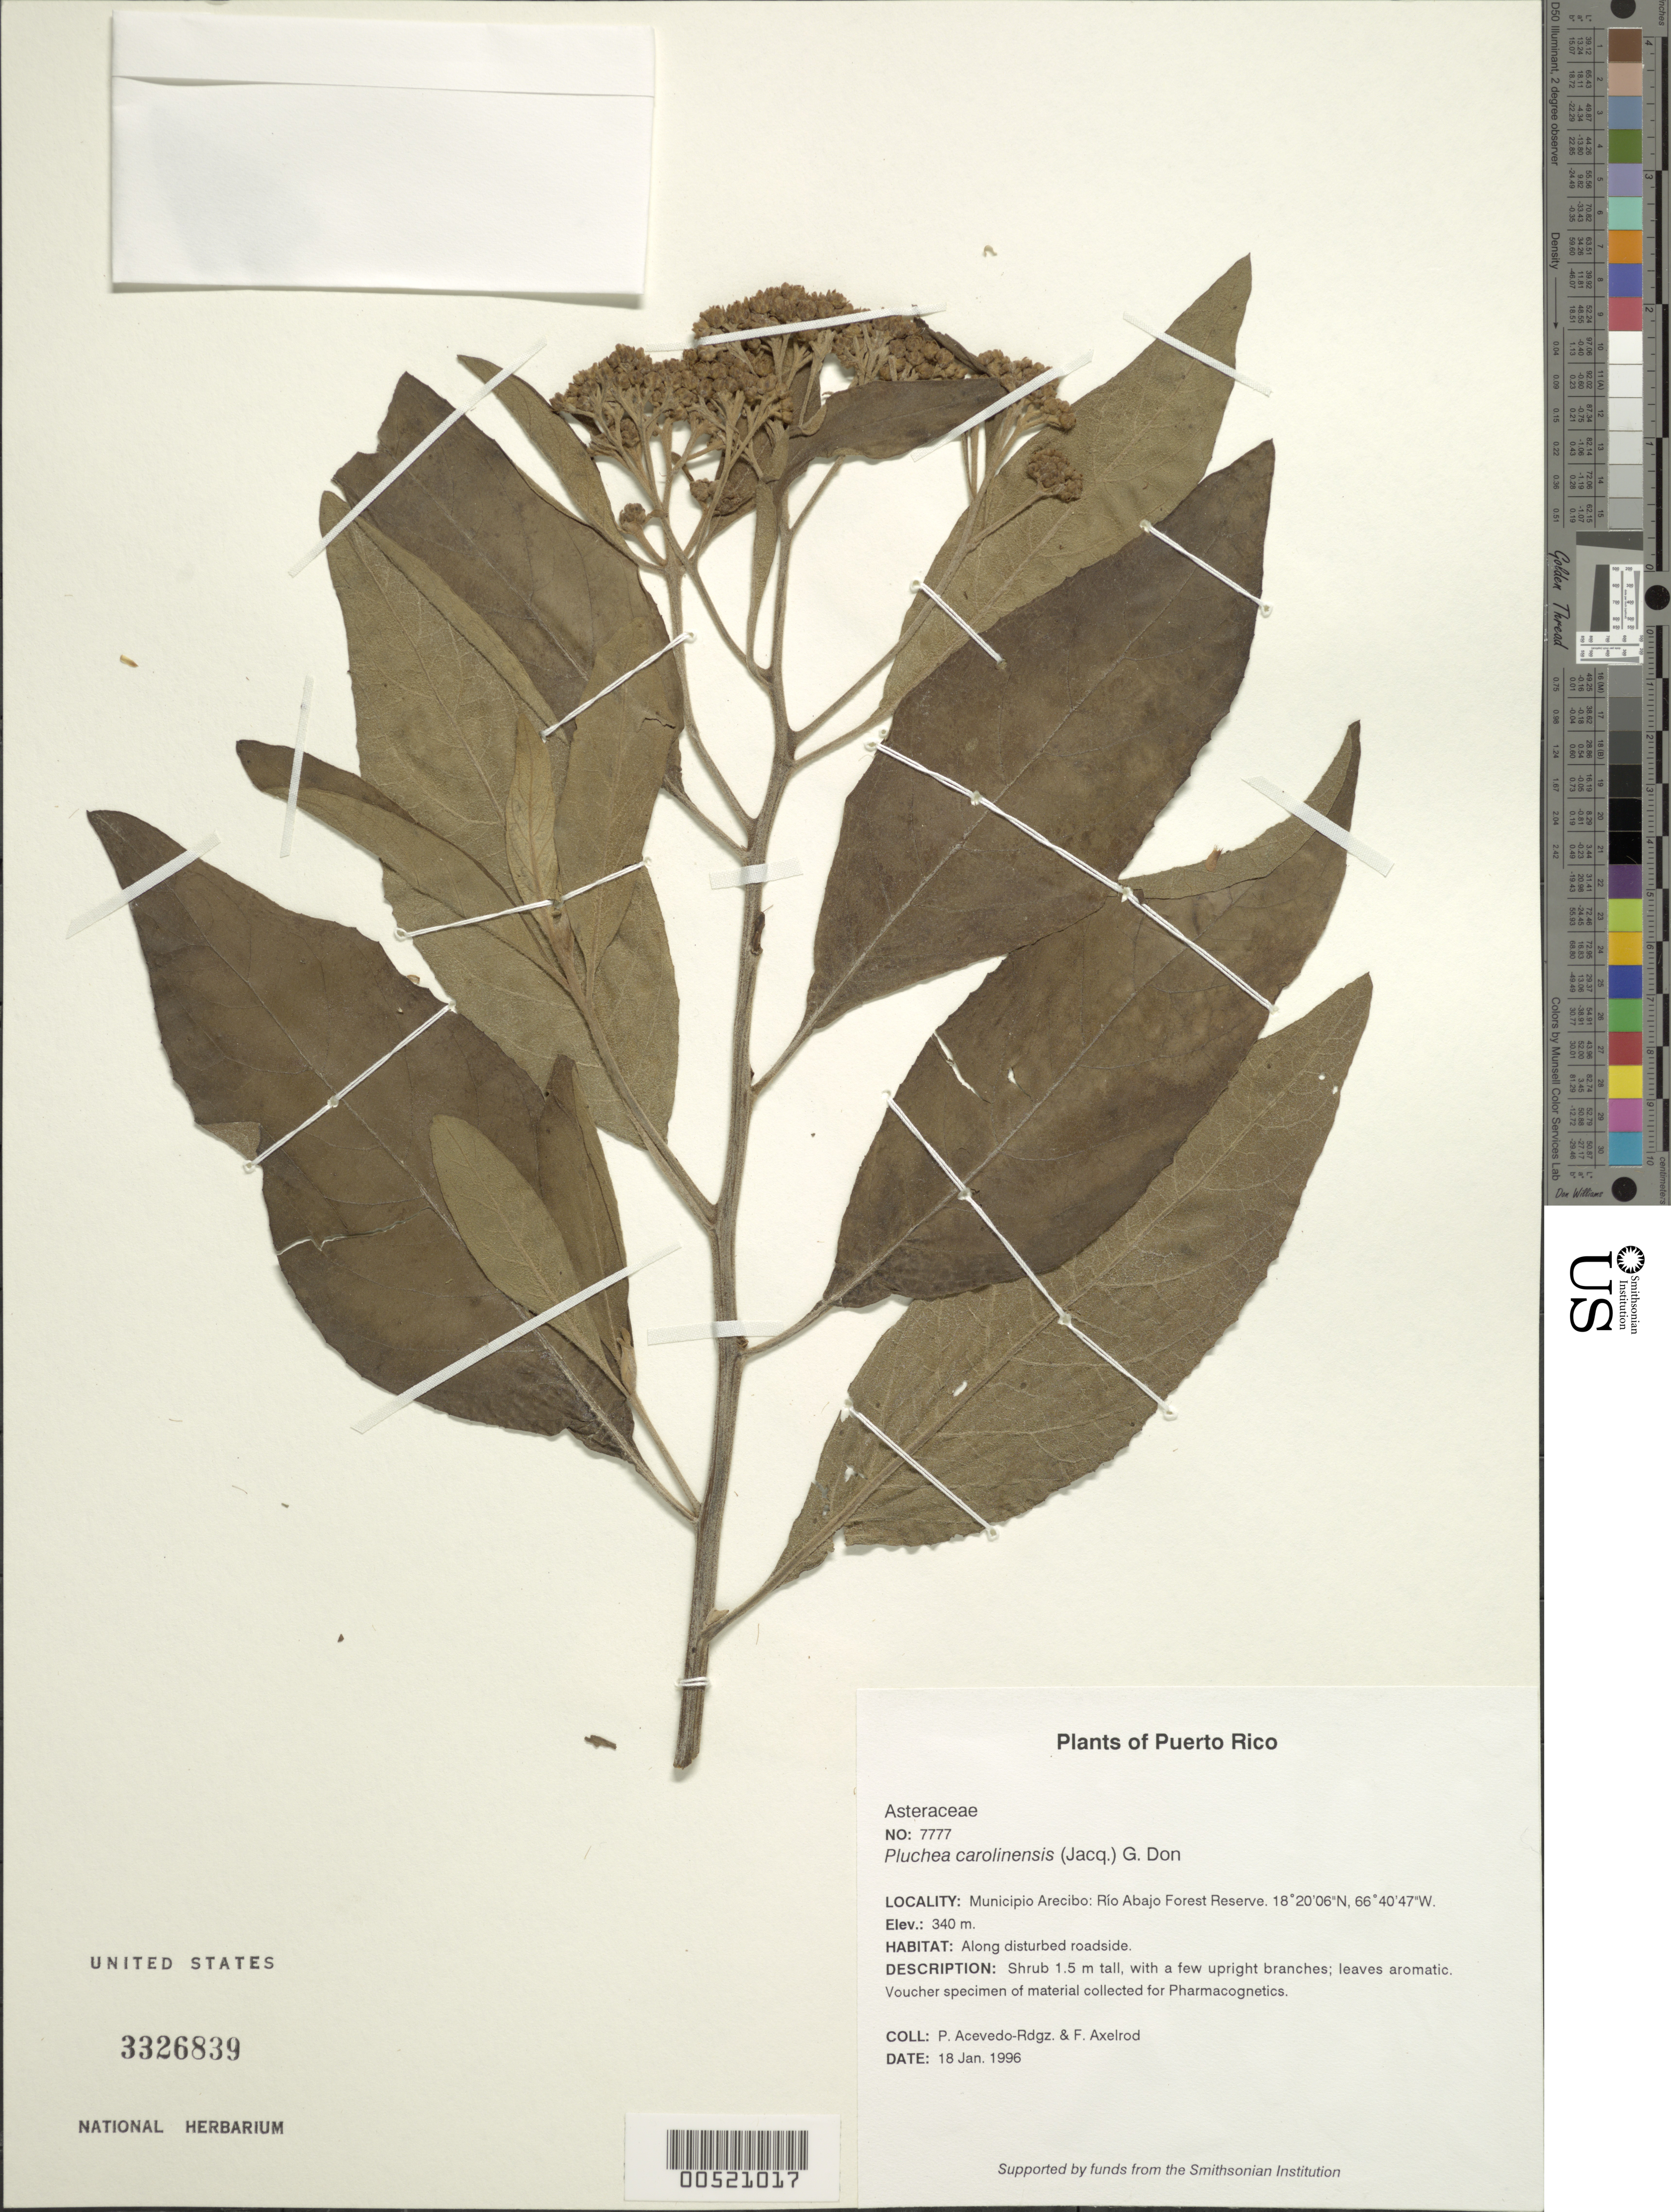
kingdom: Plantae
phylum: Tracheophyta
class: Magnoliopsida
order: Asterales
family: Asteraceae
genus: Pluchea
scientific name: Pluchea carolinensis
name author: (Jacq.) D. Don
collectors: P. Acevedo-Rodr. & F. S. Axelrod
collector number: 7777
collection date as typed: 18 Jan 1996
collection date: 1996-01-18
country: Puerto Rico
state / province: Arecibo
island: Puerto Rico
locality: Arecibo; Río Abajo Forest Reserve.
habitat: Moist forest on limestone substrate.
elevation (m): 340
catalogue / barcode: US 3326839